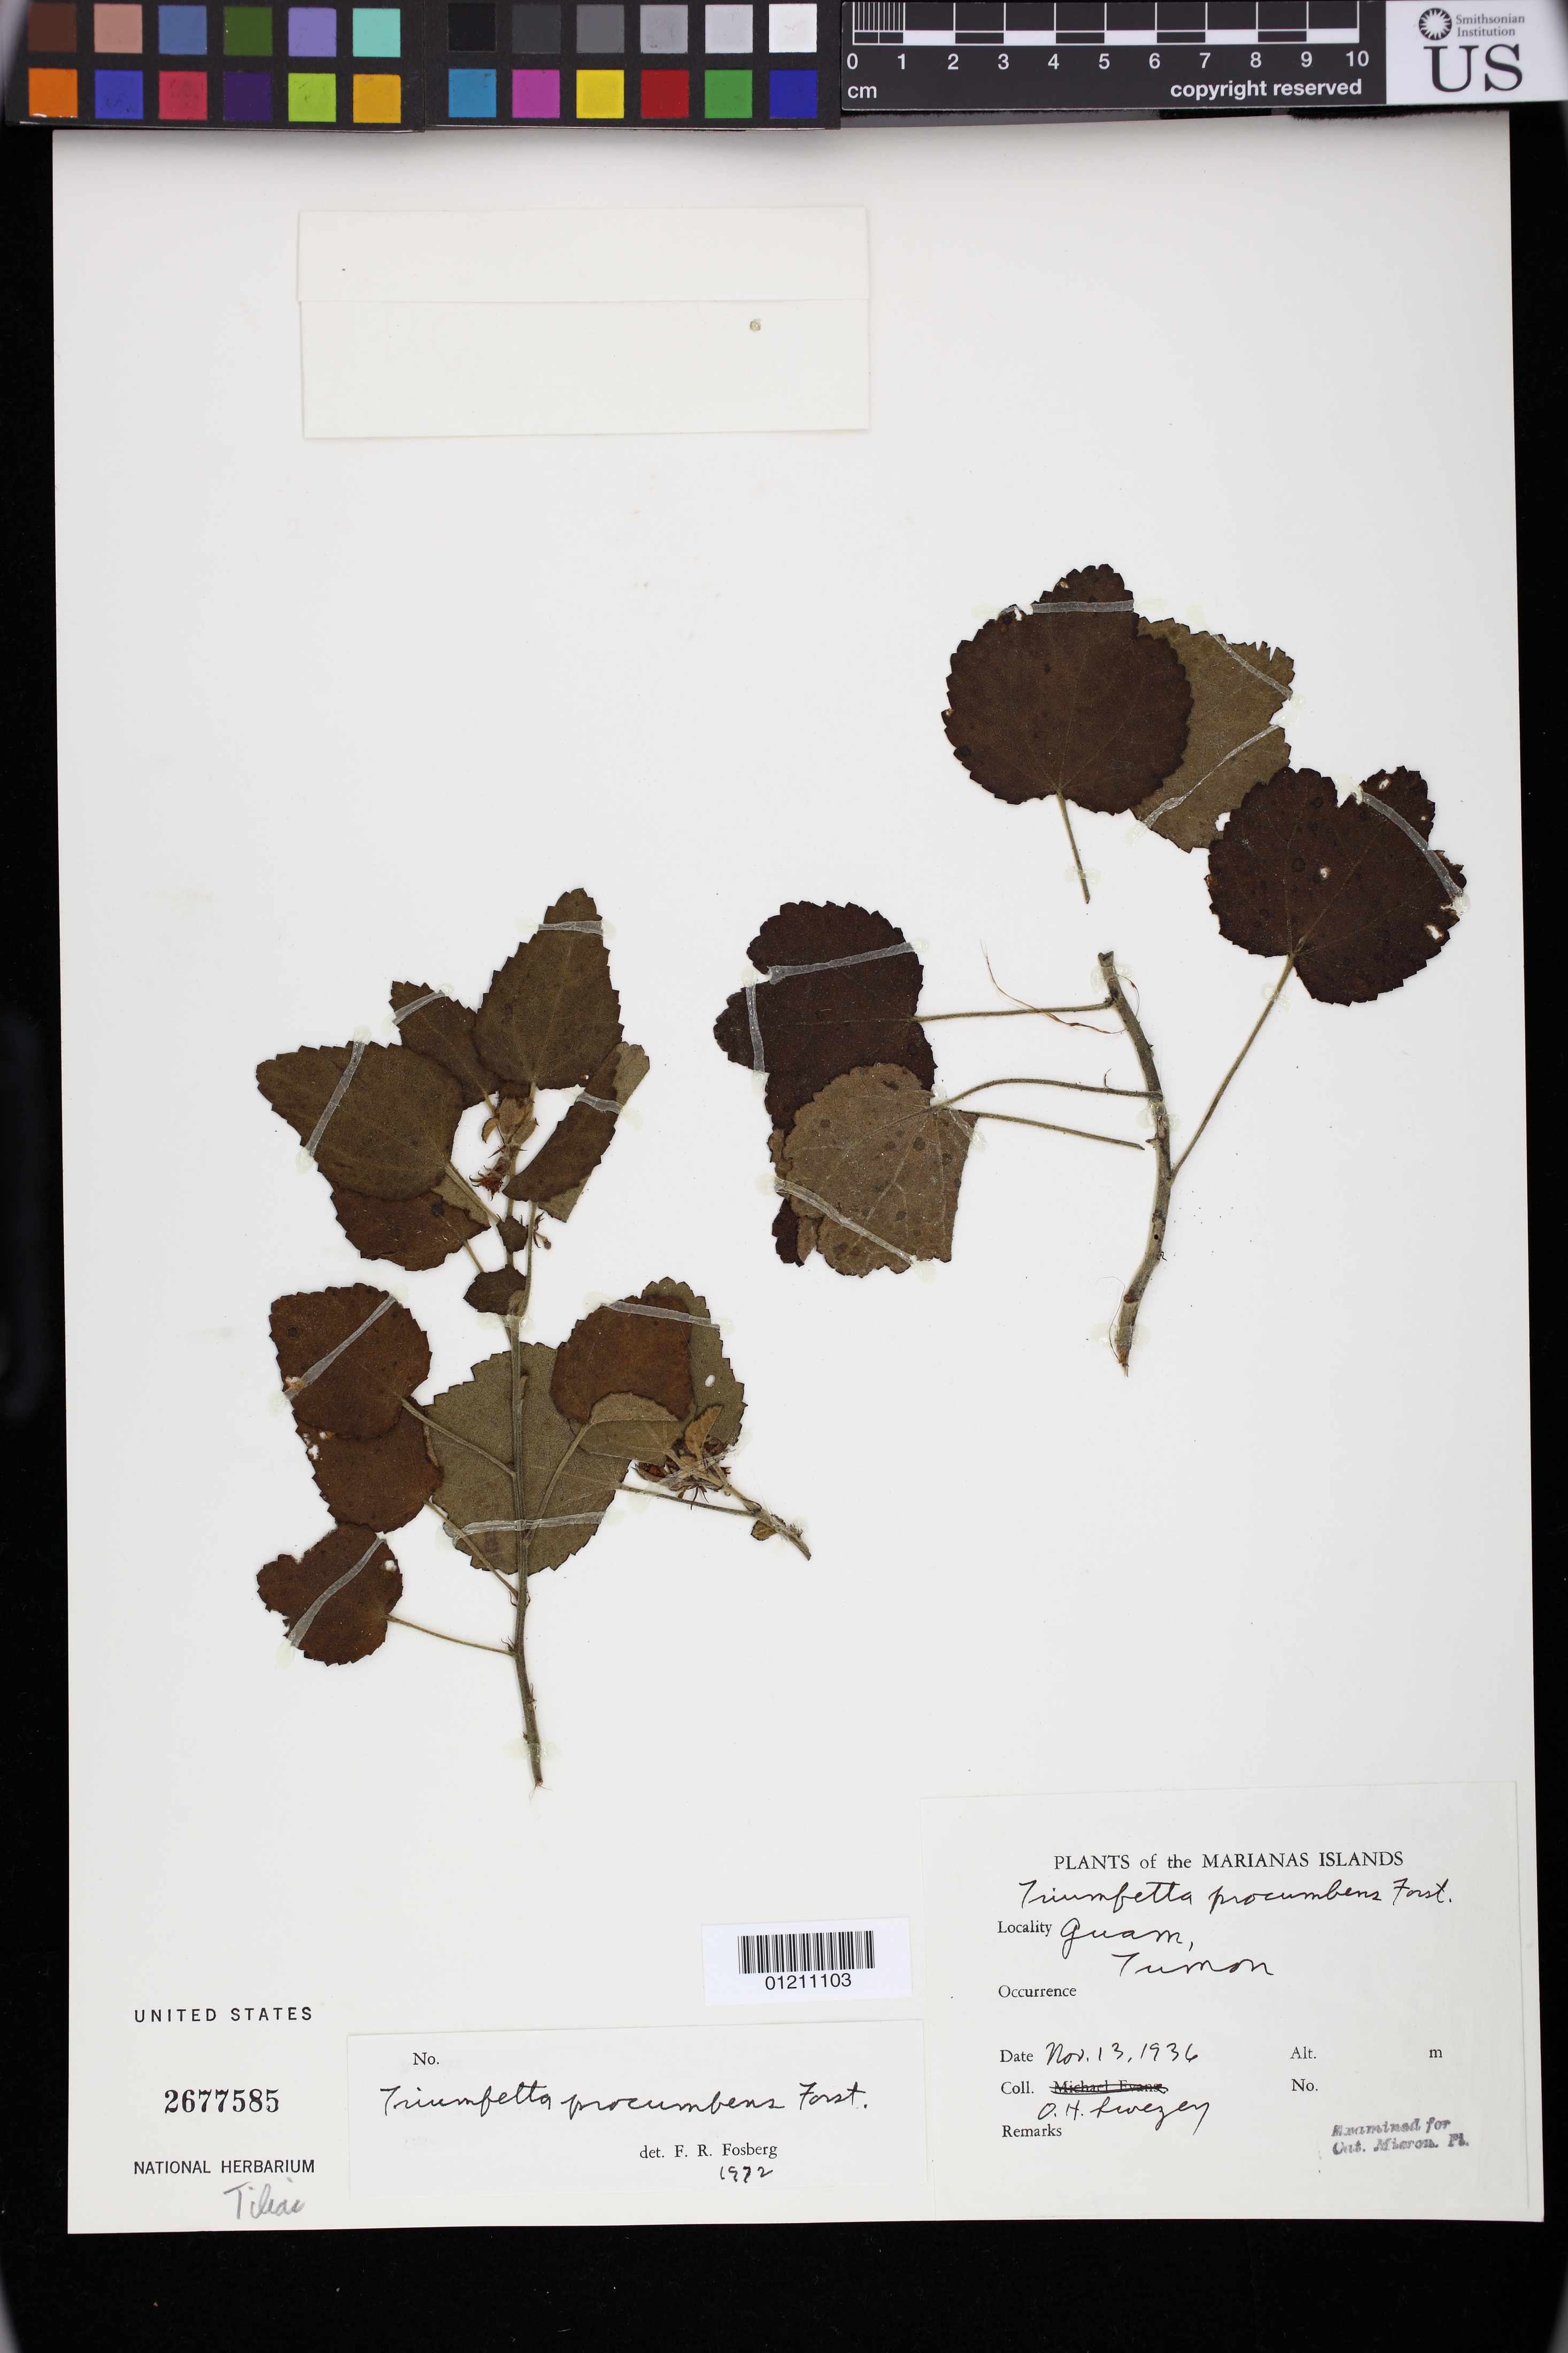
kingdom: Plantae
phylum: Tracheophyta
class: Magnoliopsida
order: Malvales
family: Malvaceae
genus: Triumfetta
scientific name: Triumfetta procumbens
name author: G. Forst.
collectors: O. Levezey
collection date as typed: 13 Nov 1936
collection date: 1936-11-13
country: Guam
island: Guam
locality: Marianas Islands, Guam, Tumon.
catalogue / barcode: US 2677585